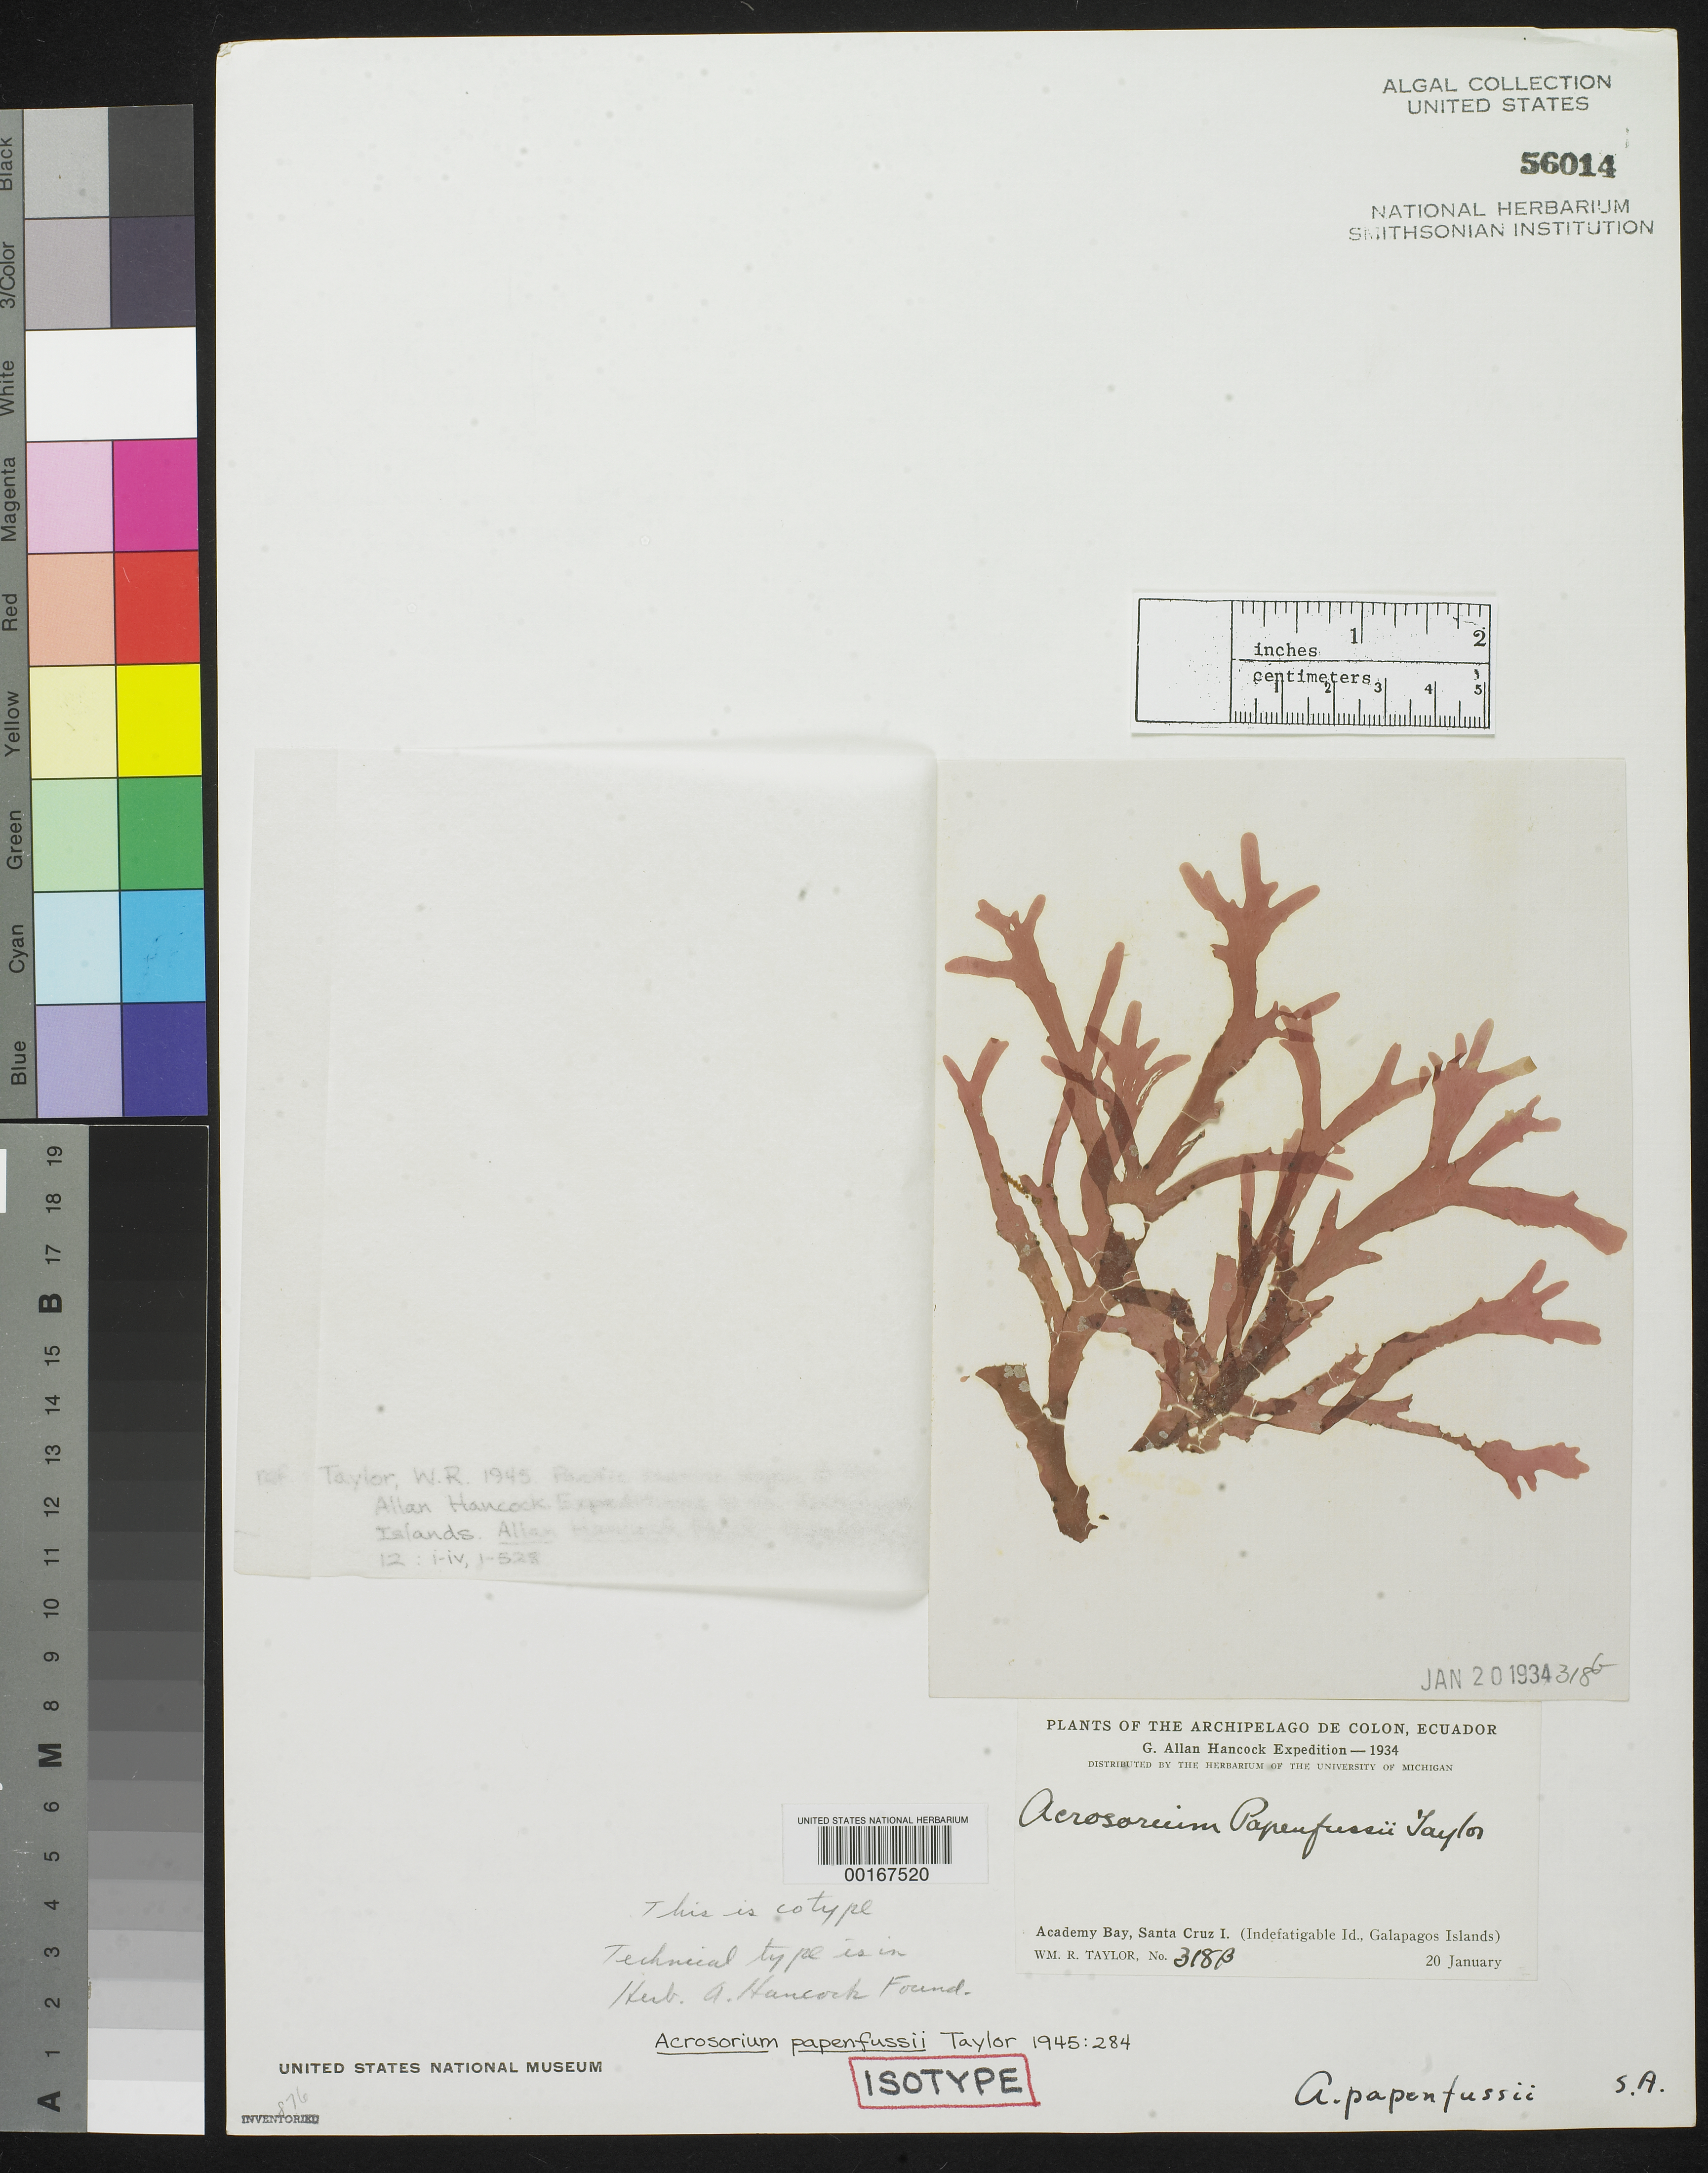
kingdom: Plantae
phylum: Rhodophyta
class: Florideophyceae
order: Ceramiales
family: Delesseriaceae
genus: Acrosorium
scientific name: Acrosorium papenfussii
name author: W.R. Taylor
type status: Isotype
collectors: W. R. Taylor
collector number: WRT 34-318B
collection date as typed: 20 Jan 1934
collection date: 1934-01-20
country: Ecuador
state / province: Colón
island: Santa Cruz [Indefatigable, Chaves]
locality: Academy Bay.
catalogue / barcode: US 56014